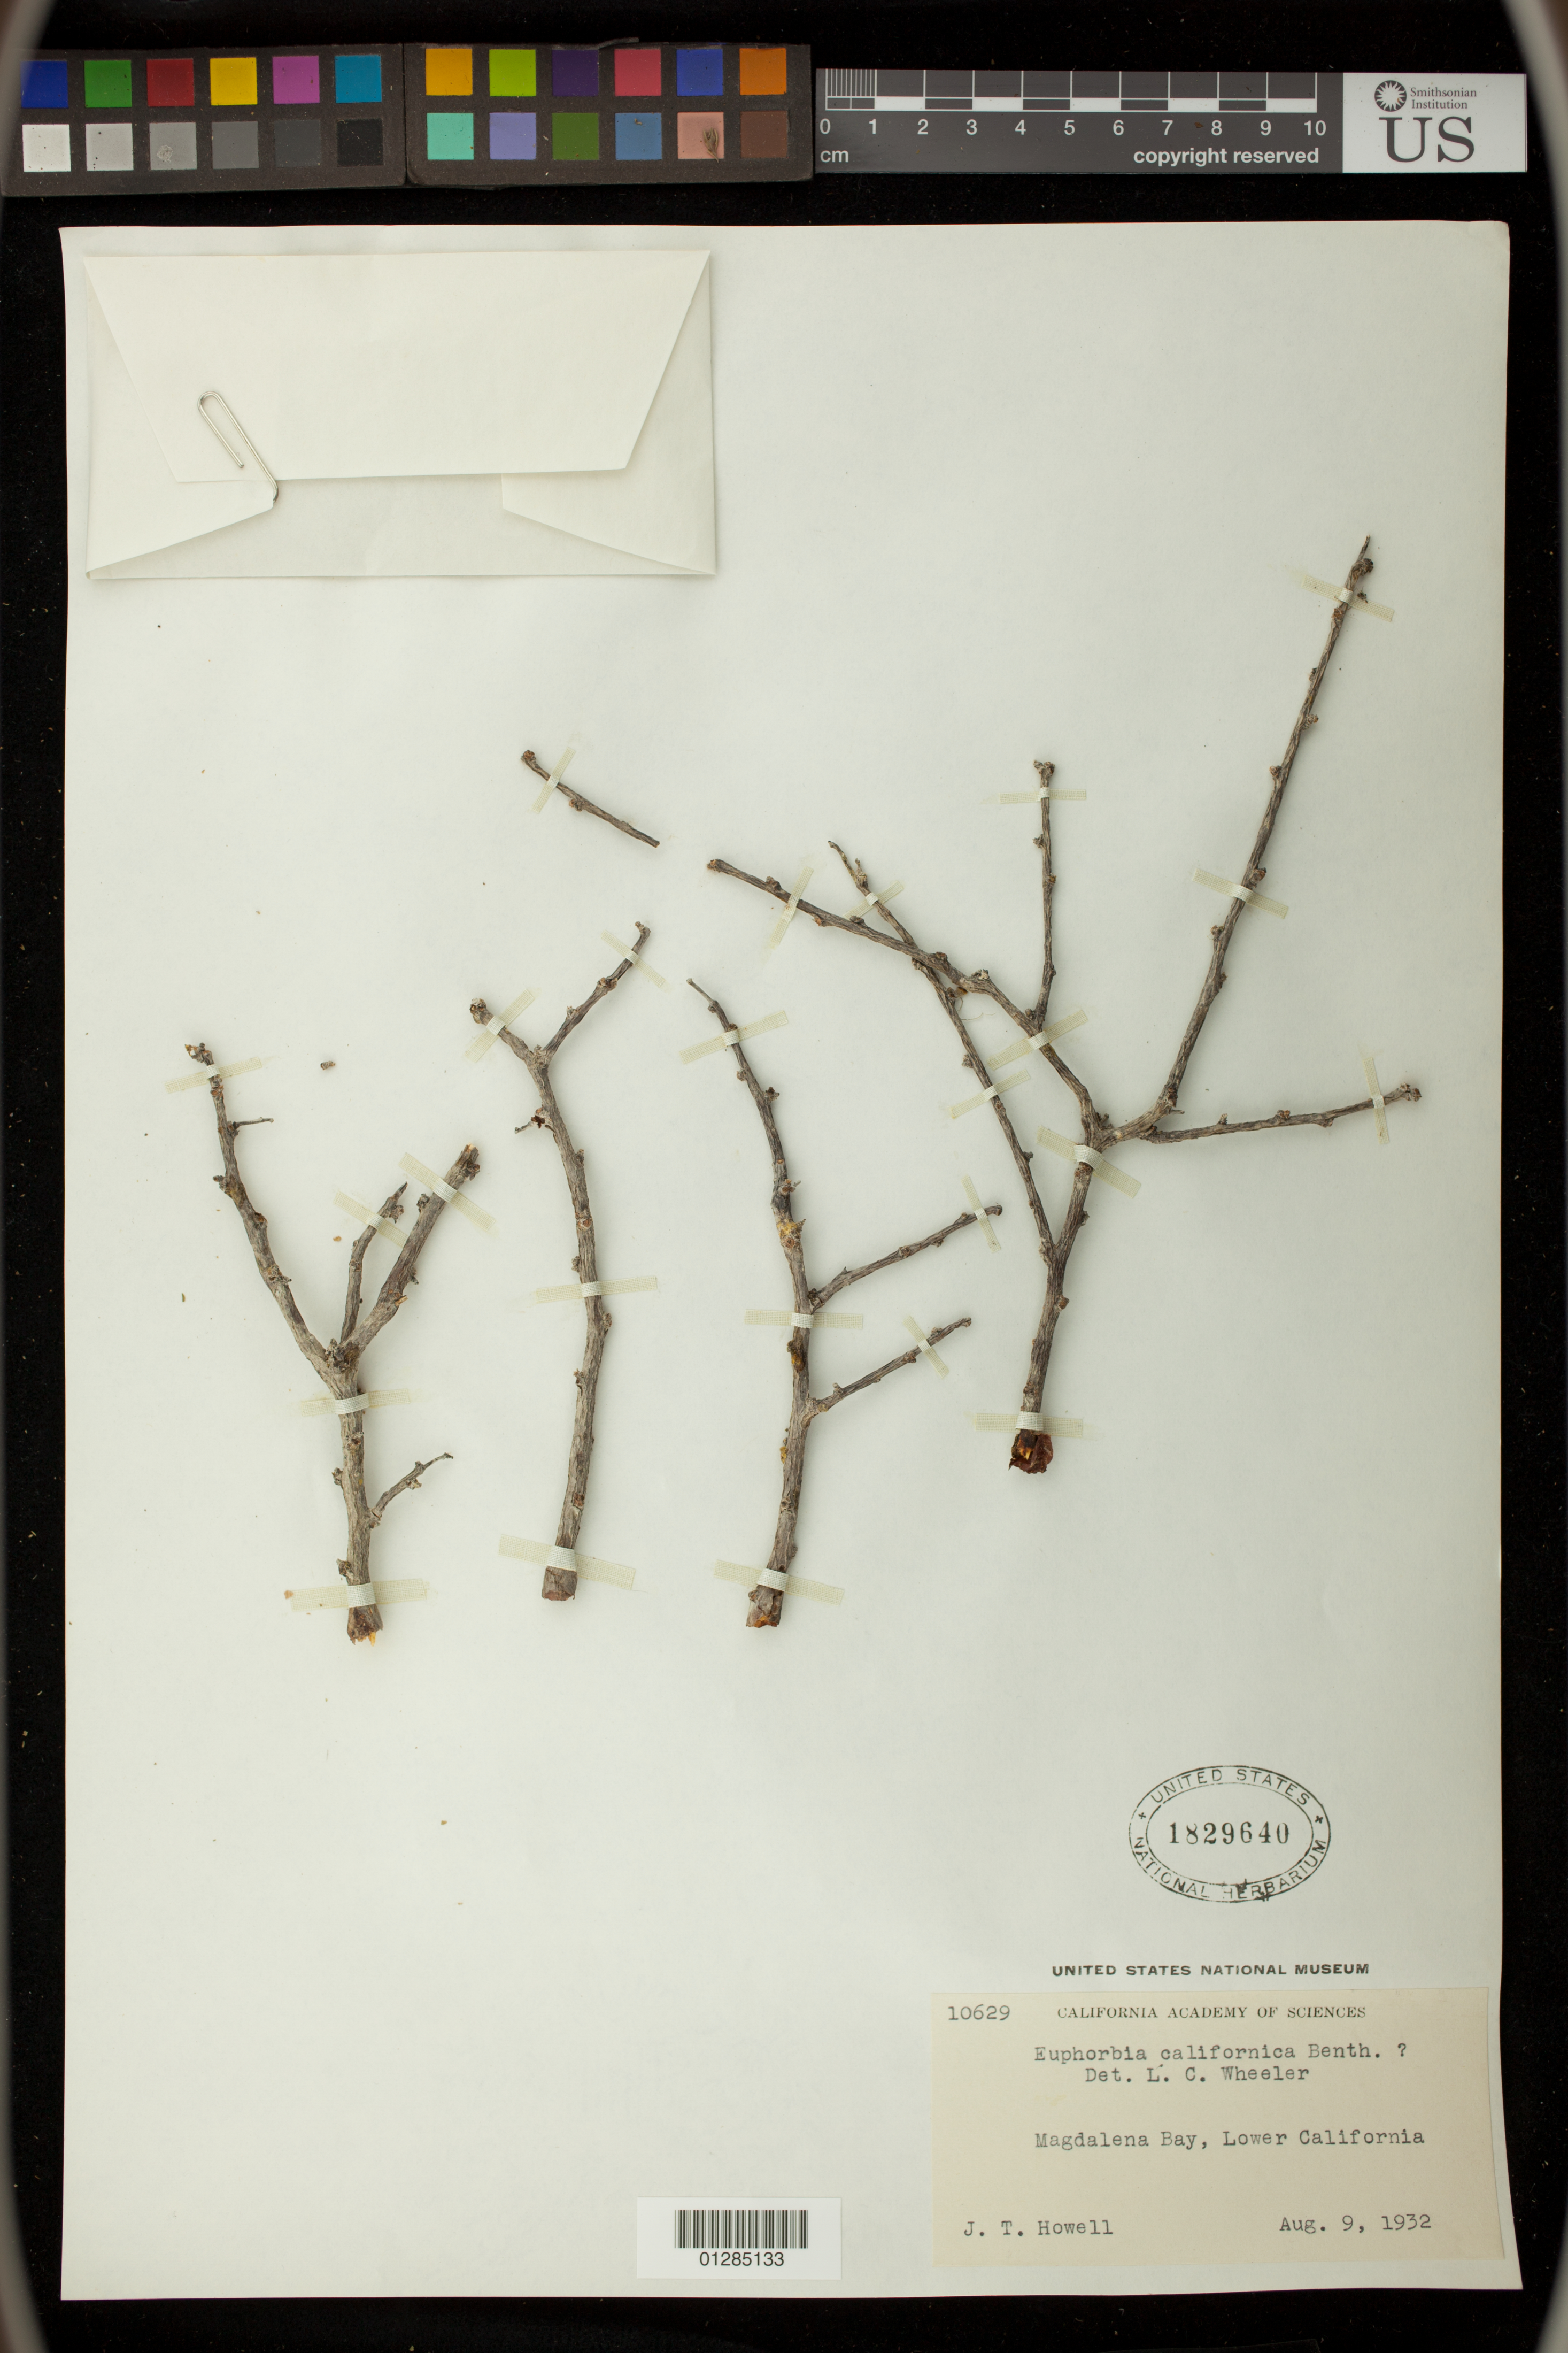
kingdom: Plantae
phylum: Tracheophyta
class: Magnoliopsida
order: Malpighiales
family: Euphorbiaceae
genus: Euphorbia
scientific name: Euphorbia californica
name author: Benth.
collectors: J. T. Howell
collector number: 10629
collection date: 1932-08-09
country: Mexico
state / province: Baja California Sur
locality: Magdalena Bay, Lower California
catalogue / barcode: US 1829640